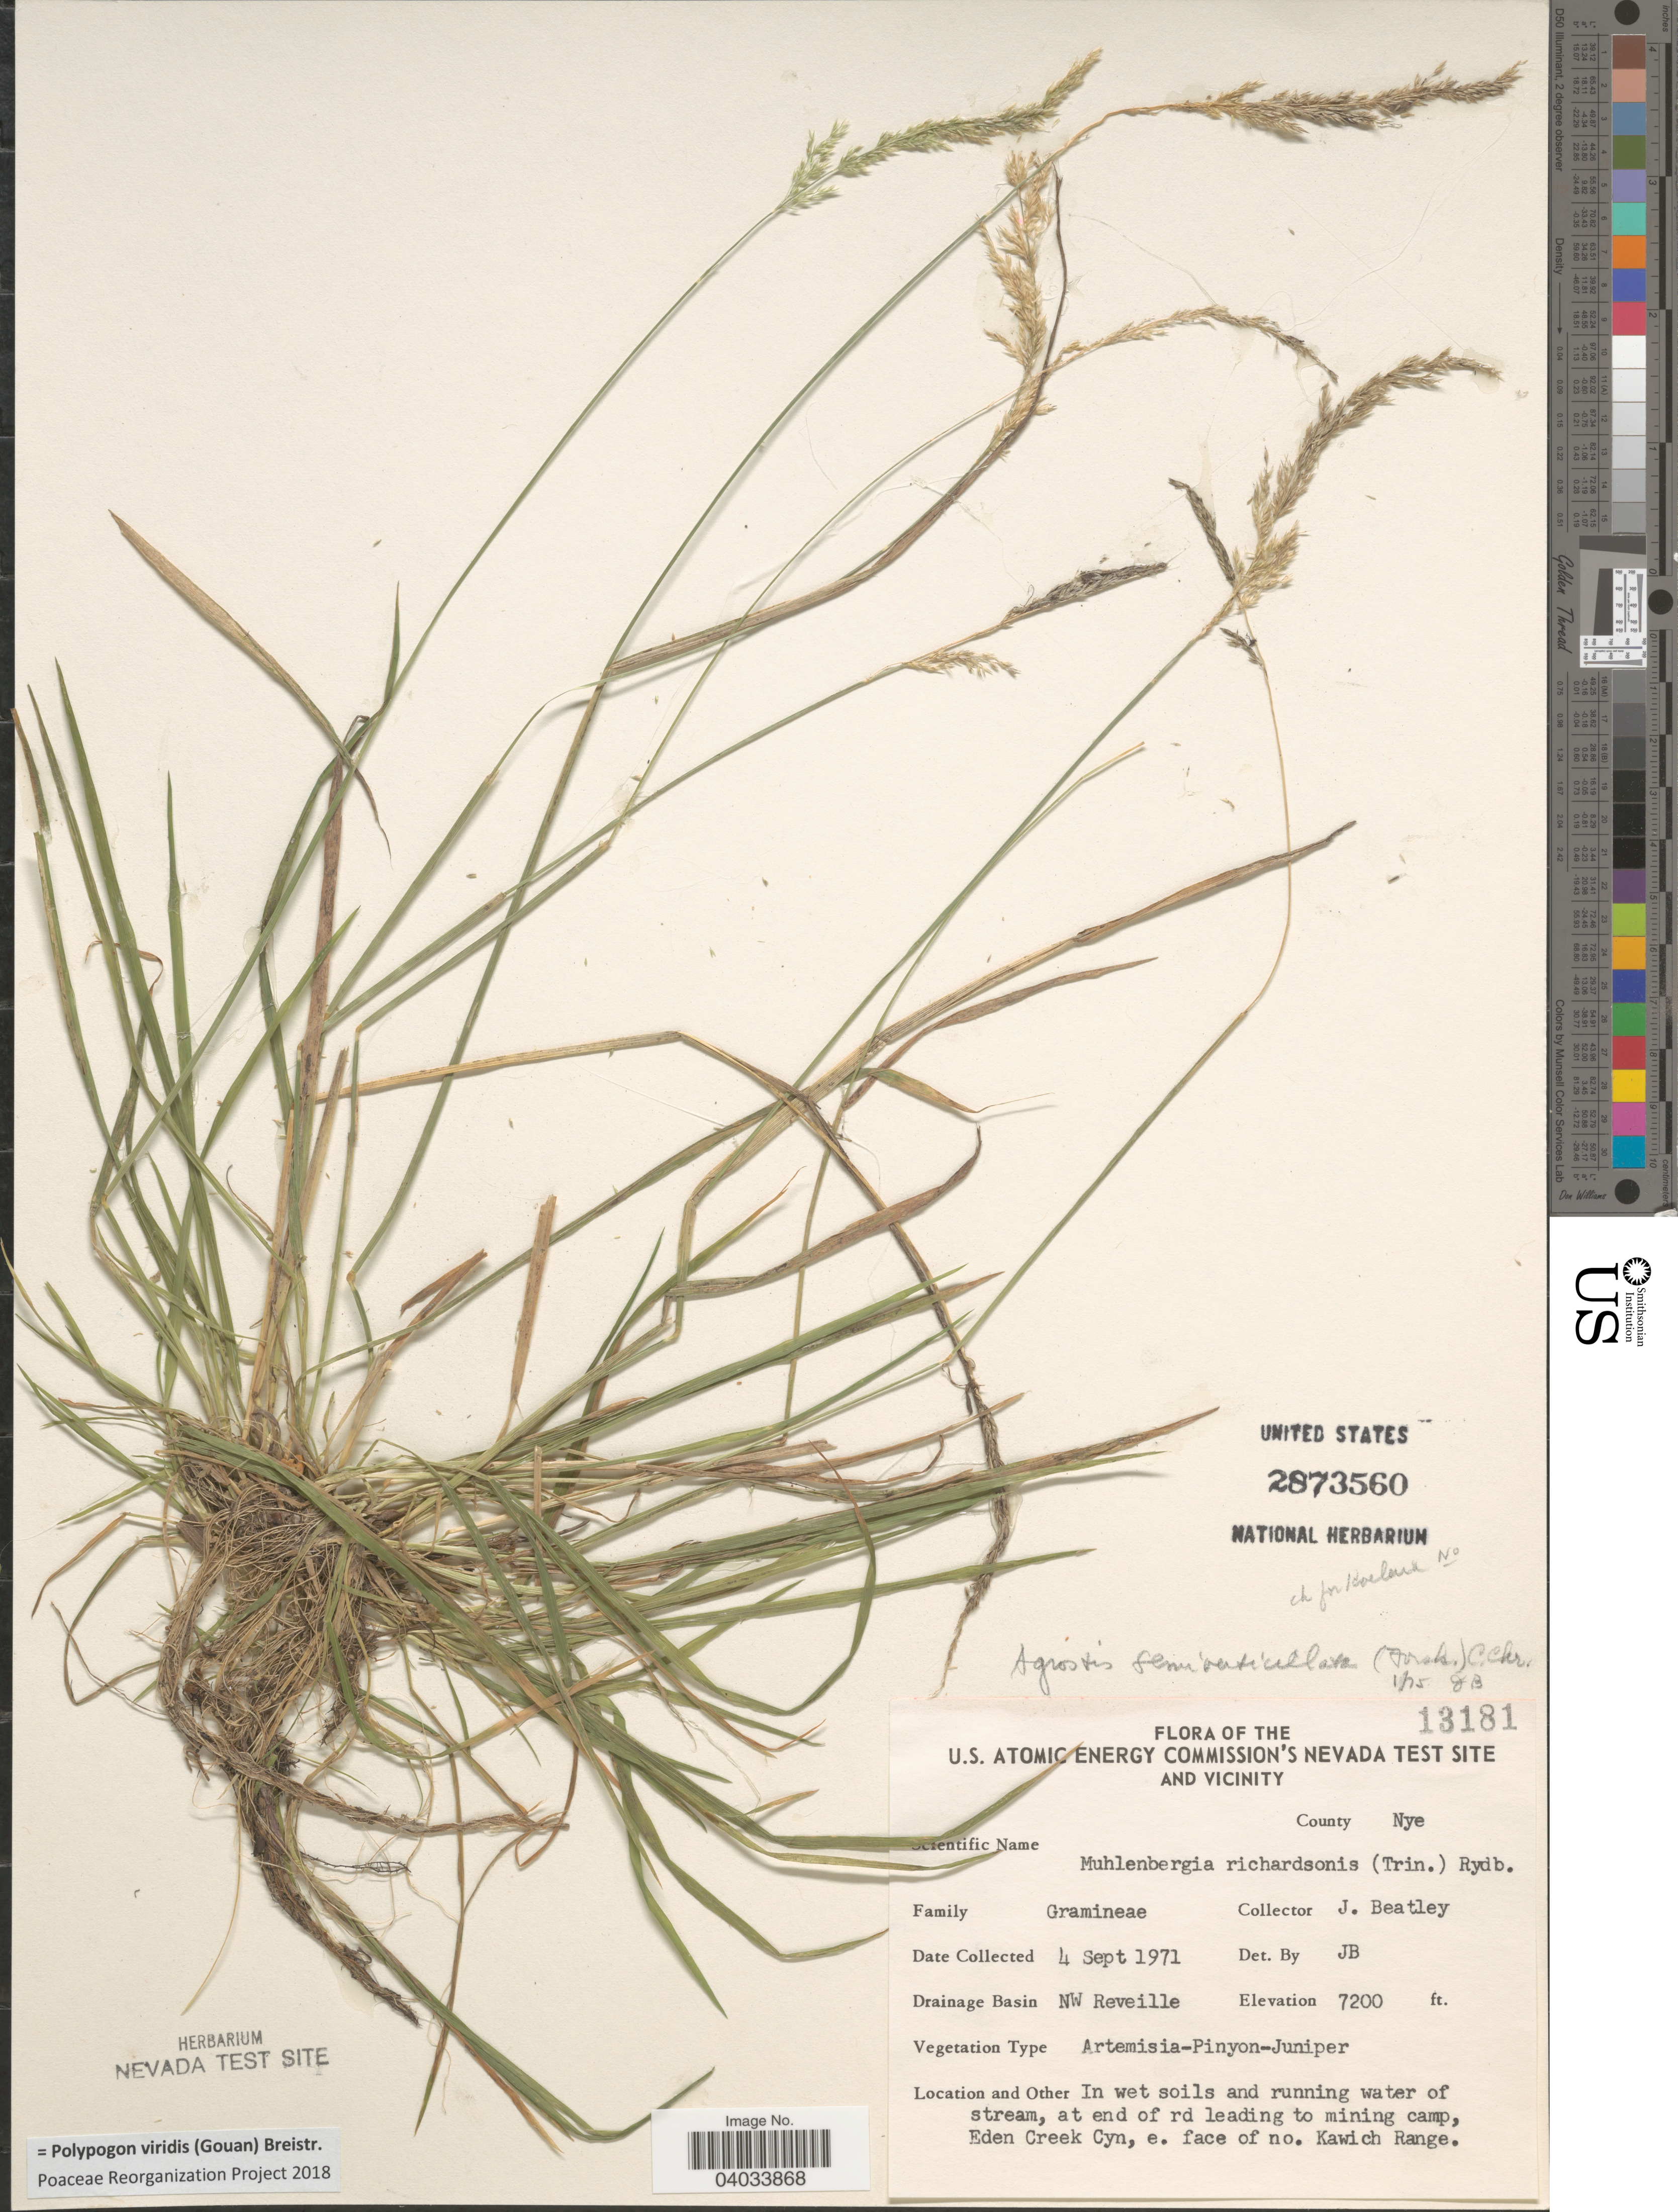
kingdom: Plantae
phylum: Tracheophyta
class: Liliopsida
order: Poales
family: Poaceae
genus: Polypogon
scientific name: Polypogon viridis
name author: (Gouan) Breistroffer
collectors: J. C. Beatley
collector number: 13181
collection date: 1971-09-04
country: United States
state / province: Nevada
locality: U.S. Atomic Energy Commission's Nevada Test Site and Vicinity. County Nye. Drainage Basin NW Reveille. At end of rd leading to mining camp, Eden Creek Cyn, e. face of no. Kawich Range.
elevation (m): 2195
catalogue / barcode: US 2873560